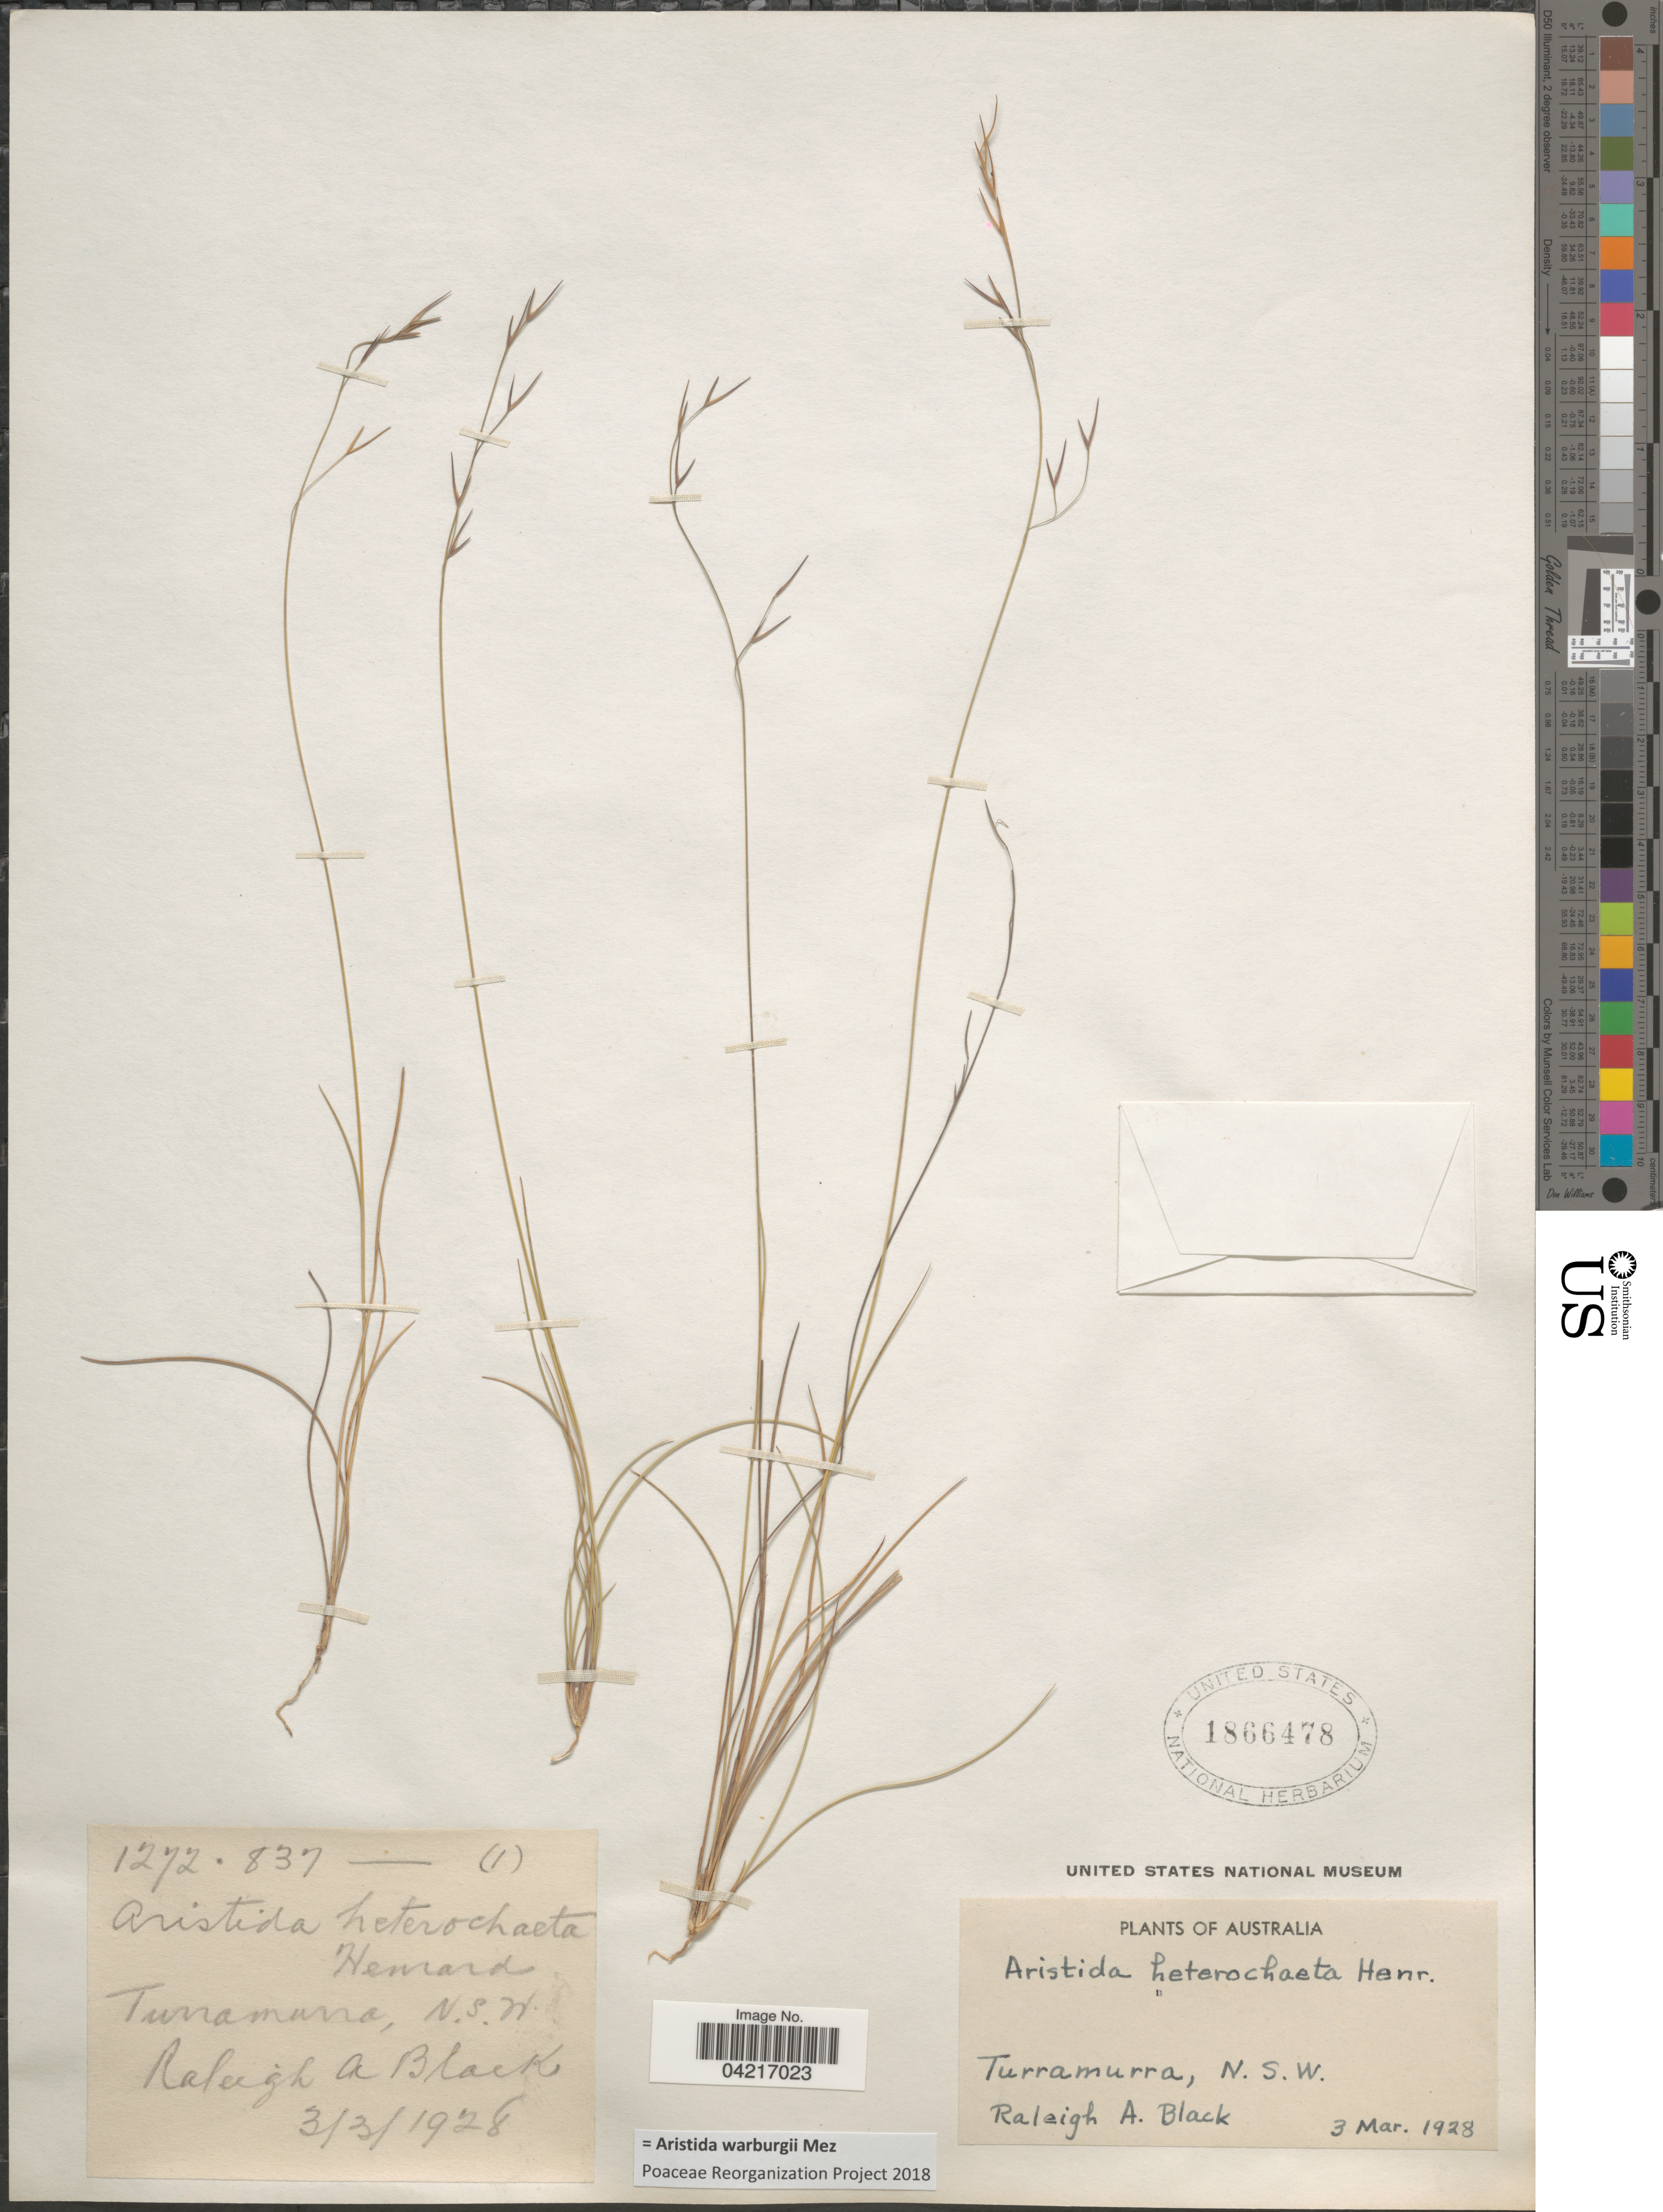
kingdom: Plantae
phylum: Tracheophyta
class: Liliopsida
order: Poales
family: Poaceae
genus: Aristida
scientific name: Aristida warburgii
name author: Mez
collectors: R. A. Black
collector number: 1272.837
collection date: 1928-03-03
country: Australia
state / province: New South Wales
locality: Turramurra.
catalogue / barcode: US 1866478